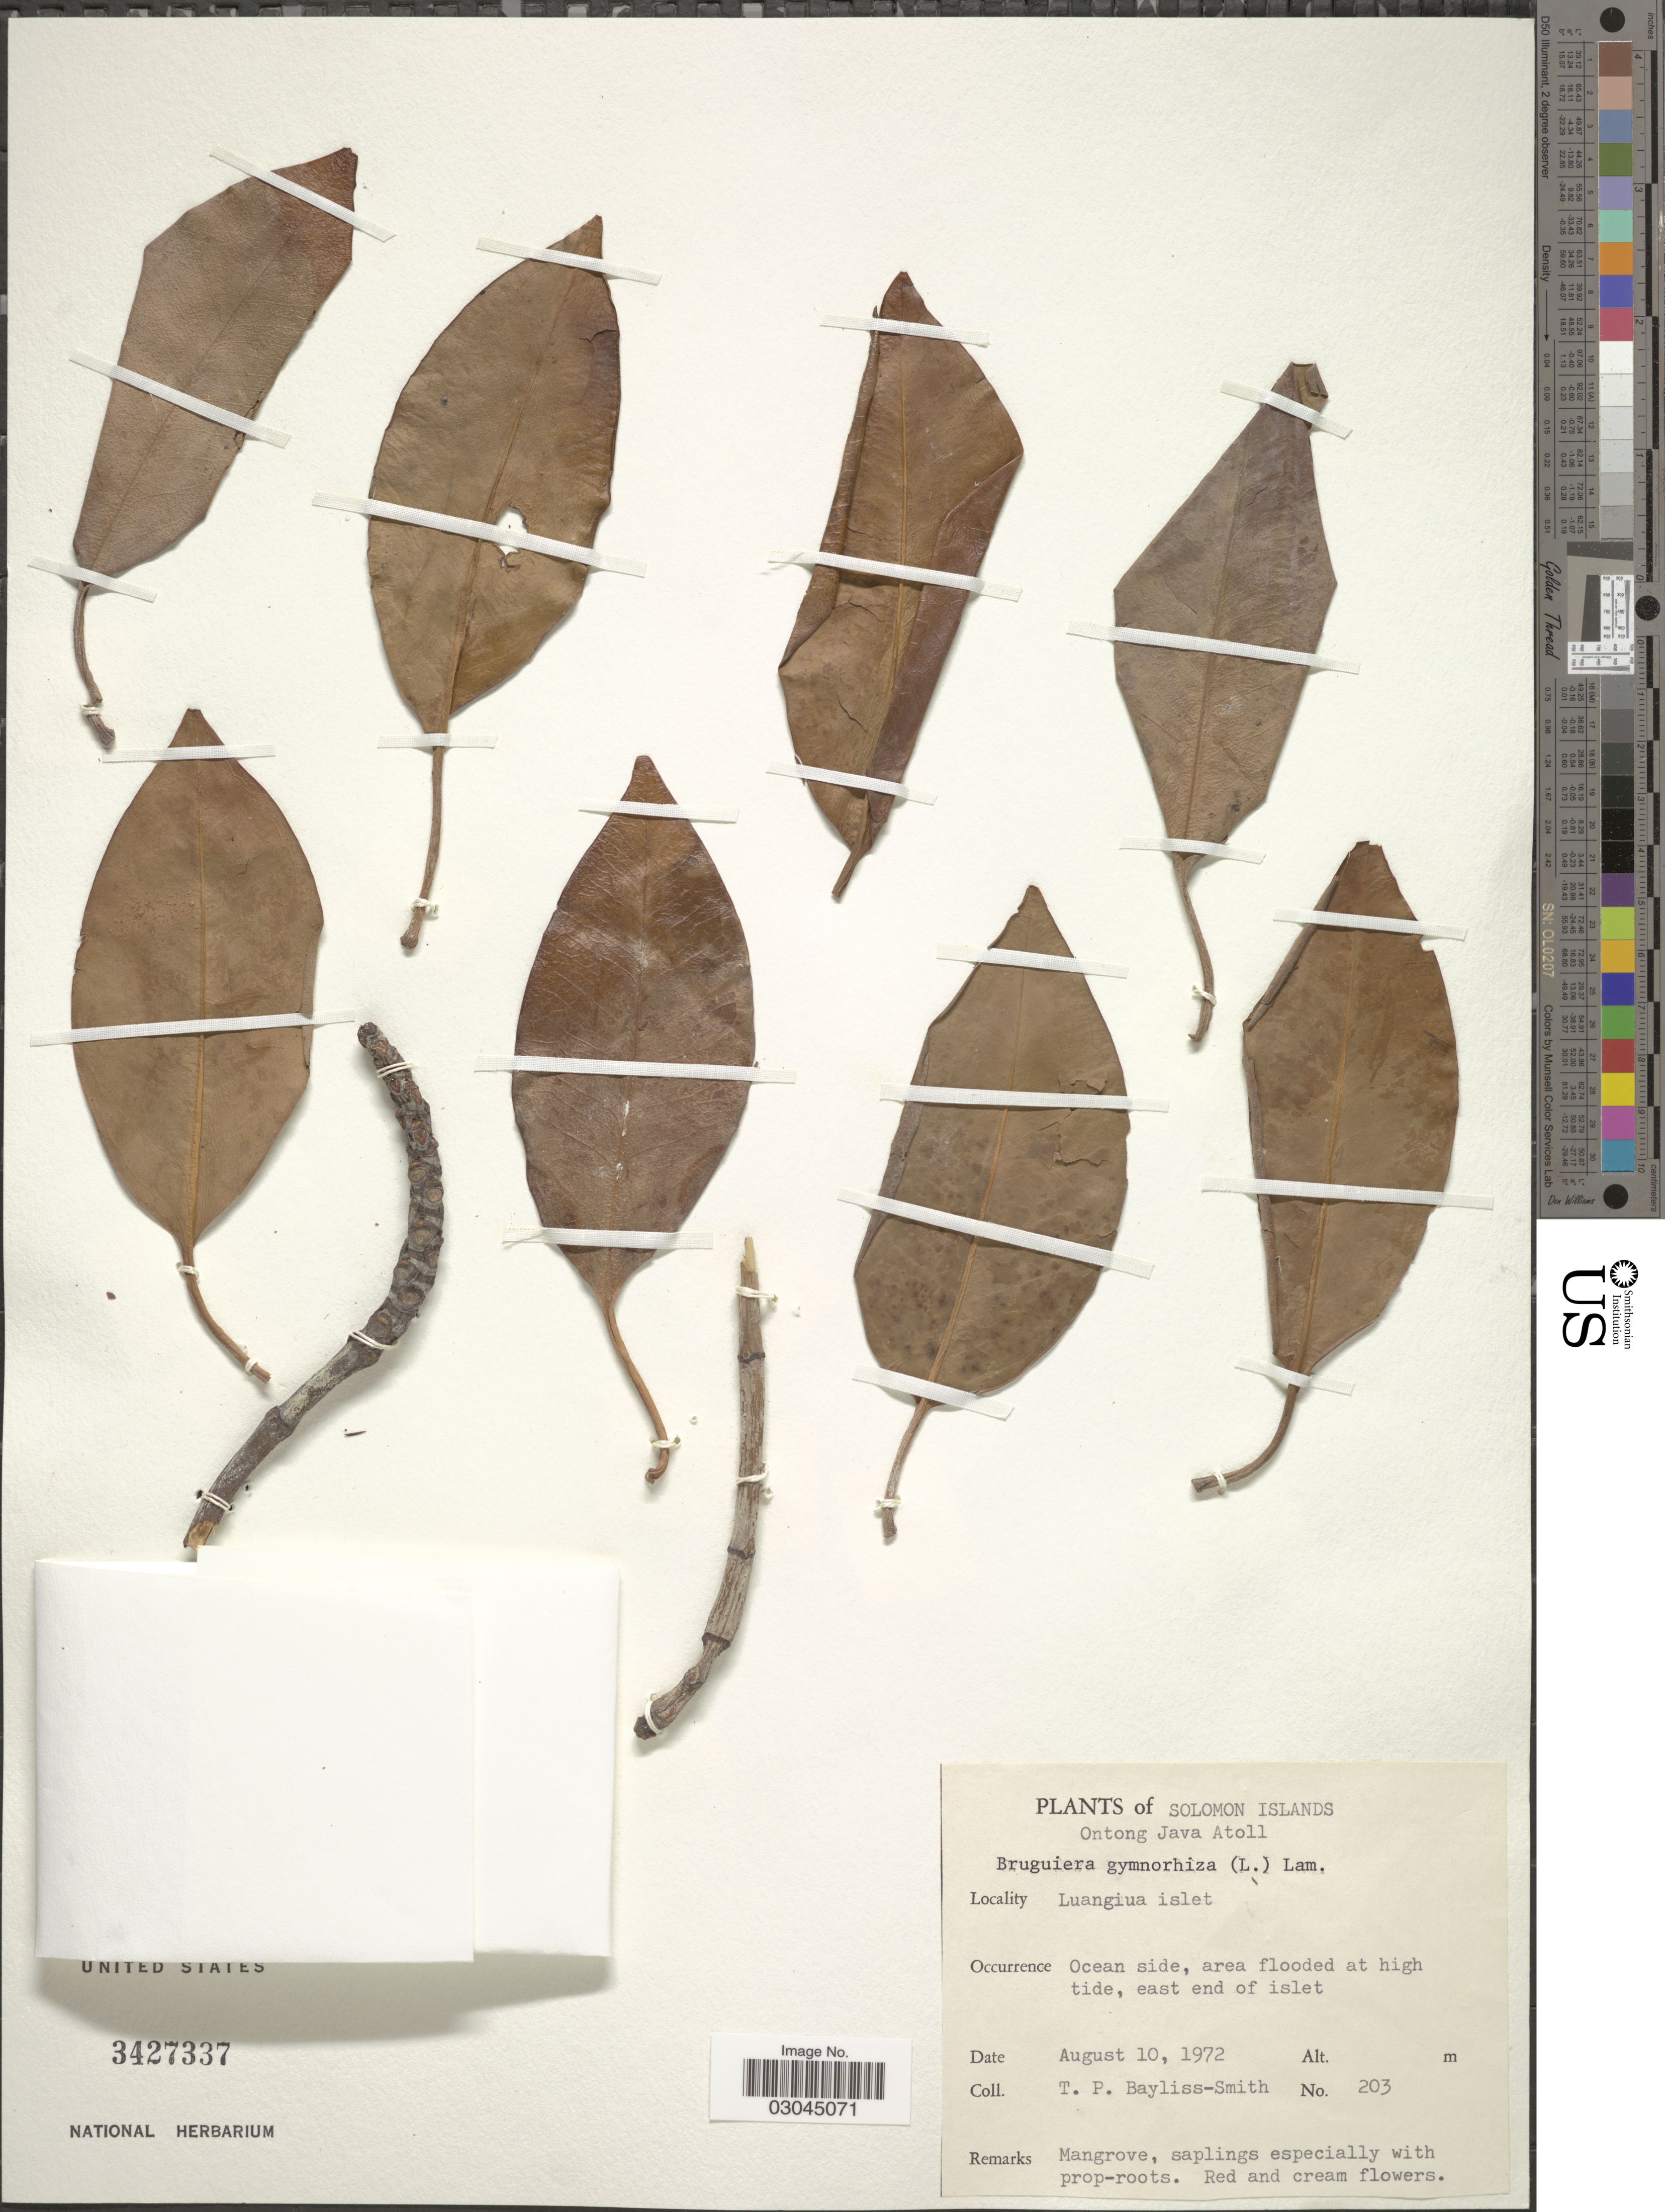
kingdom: Plantae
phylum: Tracheophyta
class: Magnoliopsida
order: Malpighiales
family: Rhizophoraceae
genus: Bruguiera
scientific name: Bruguiera gymnorhiza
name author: (L.) Savigny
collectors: T. P. Bayliss-Smith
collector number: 203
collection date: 1972-08-10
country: Solomon Islands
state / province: Solomon Island Outliers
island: Ontong Java [Luanguia] Atoll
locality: Solomon Islands, Ontong Java Atoll, Luangiua islet. Ocean side, area flooded at high tide, east end of islet.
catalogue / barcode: US 3427337